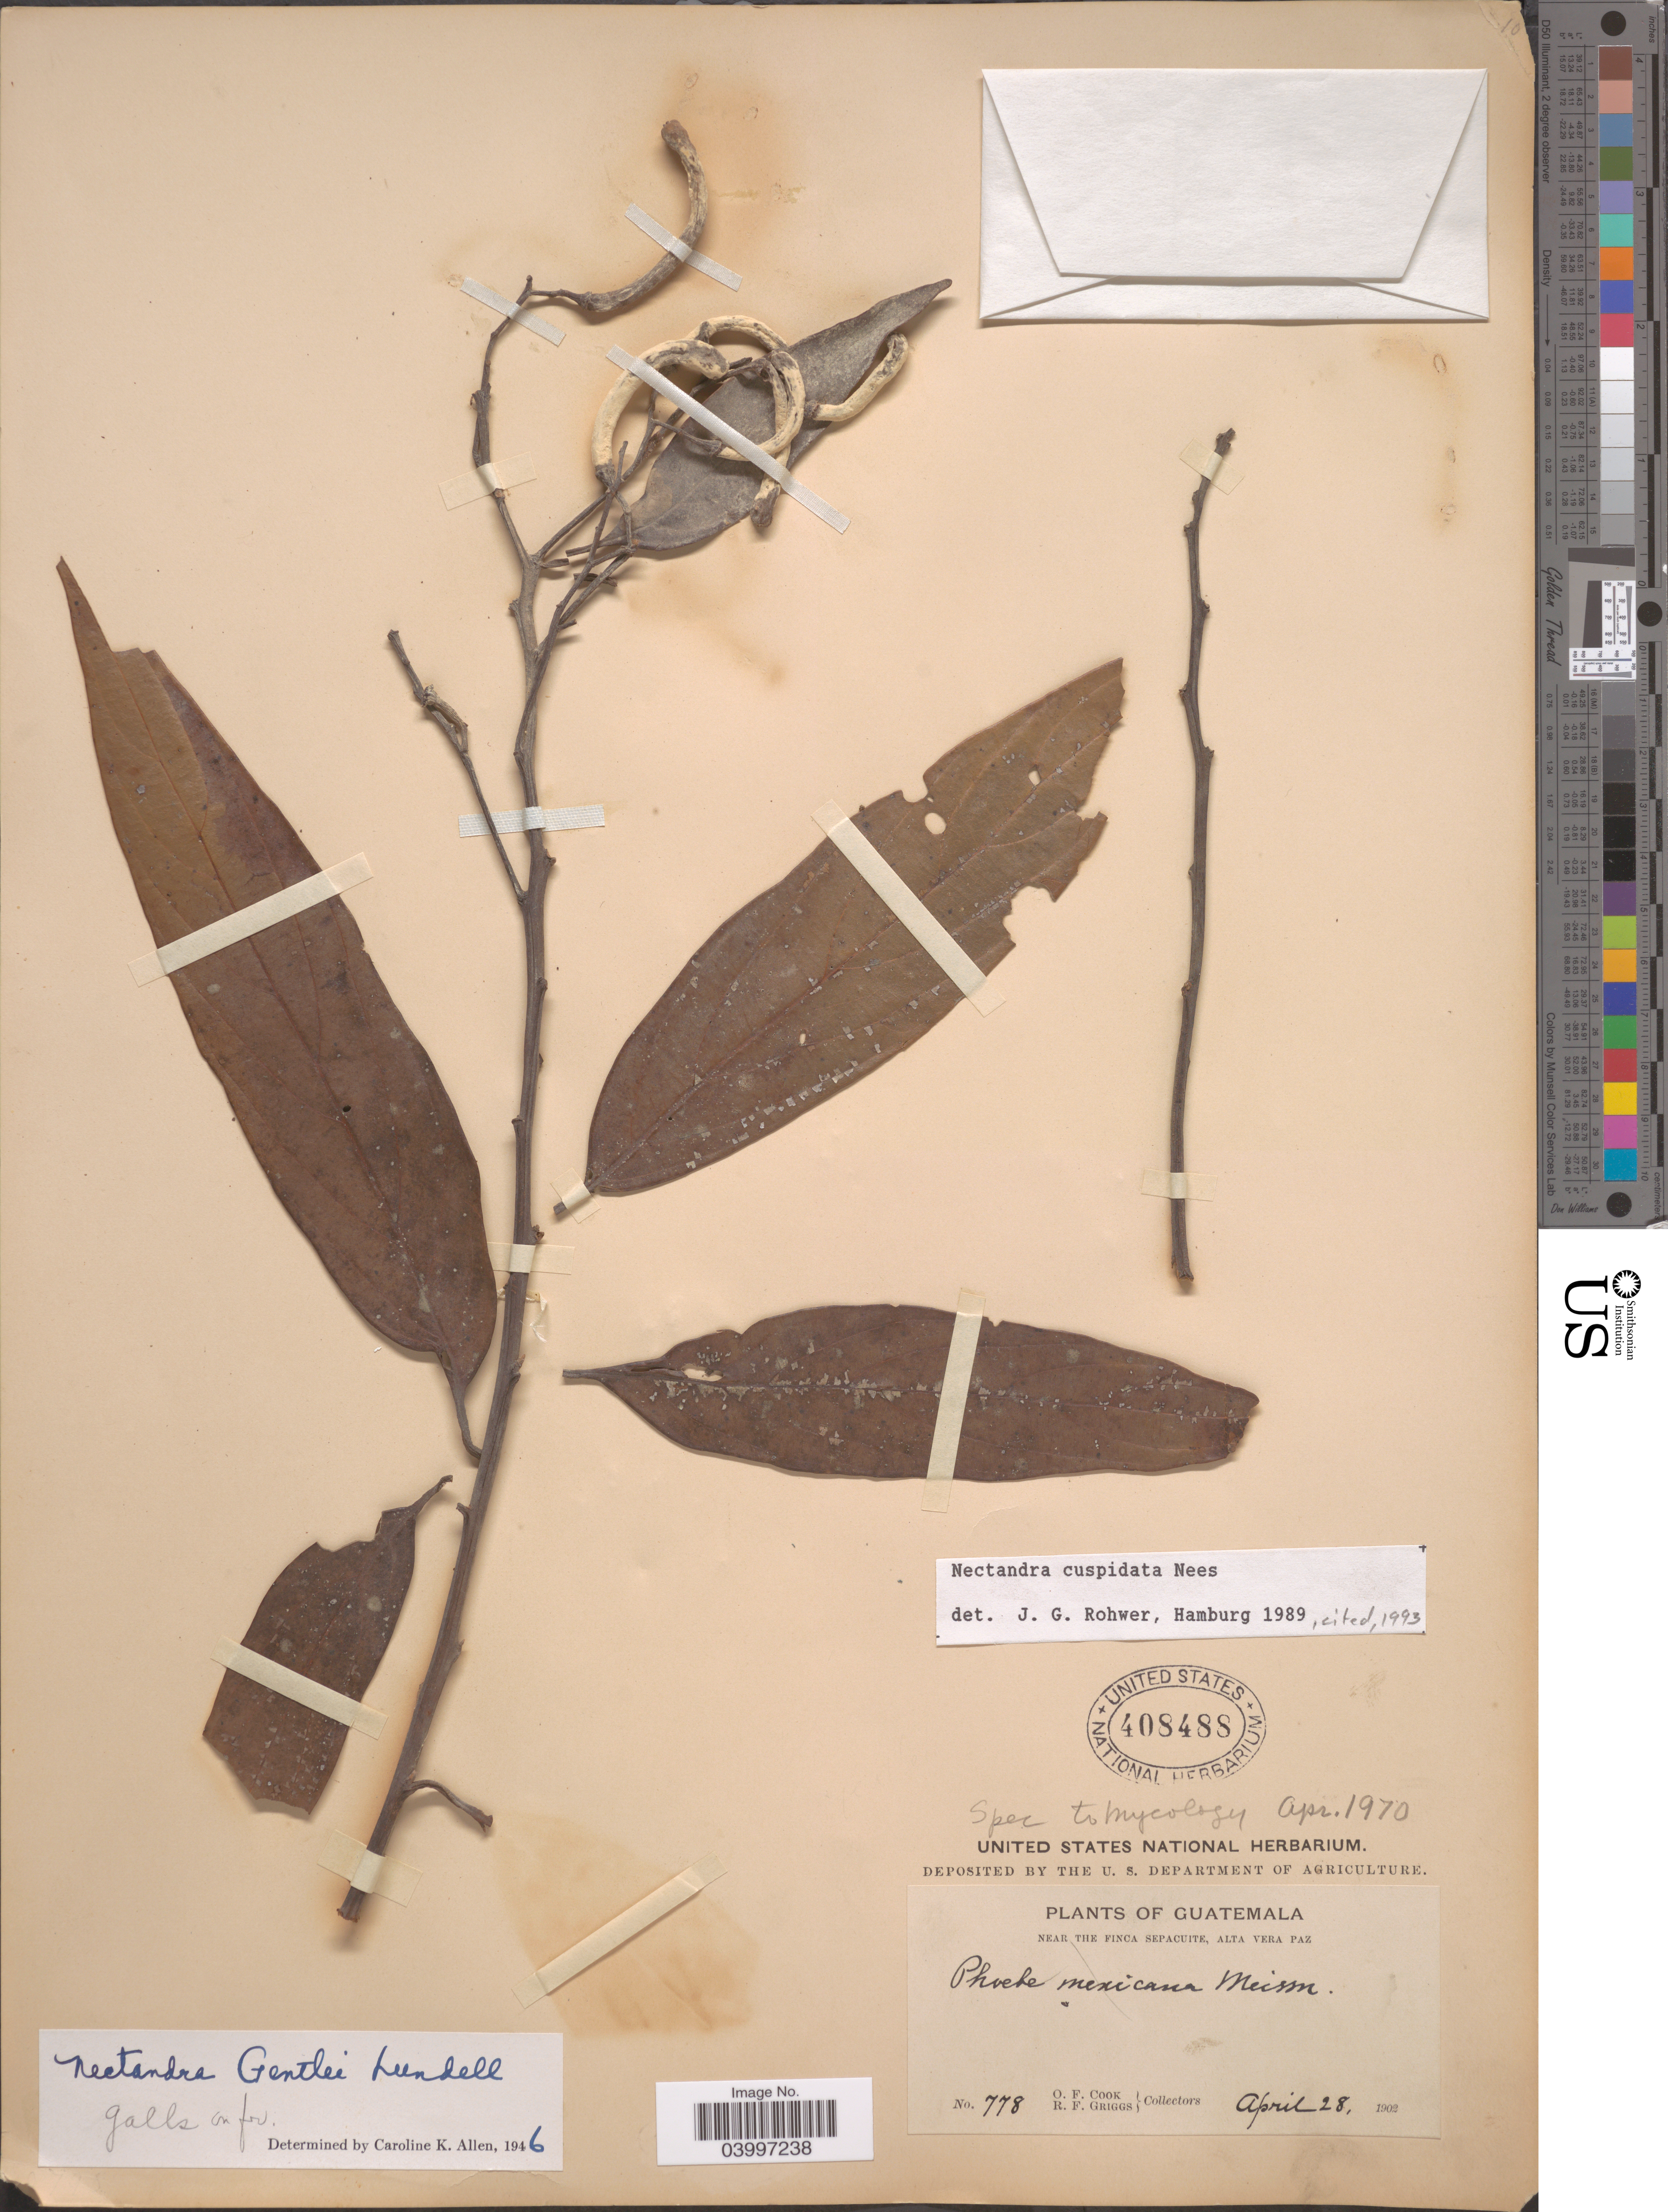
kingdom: Plantae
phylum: Tracheophyta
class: Magnoliopsida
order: Laurales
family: Lauraceae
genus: Nectandra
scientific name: Nectandra cuspidata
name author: Nees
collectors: O. F. Cook & R. F. Griggs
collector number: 778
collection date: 1902-04-28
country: Guatemala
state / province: Alta Verapaz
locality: Near the Finca Sepacuite.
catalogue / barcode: US 408488